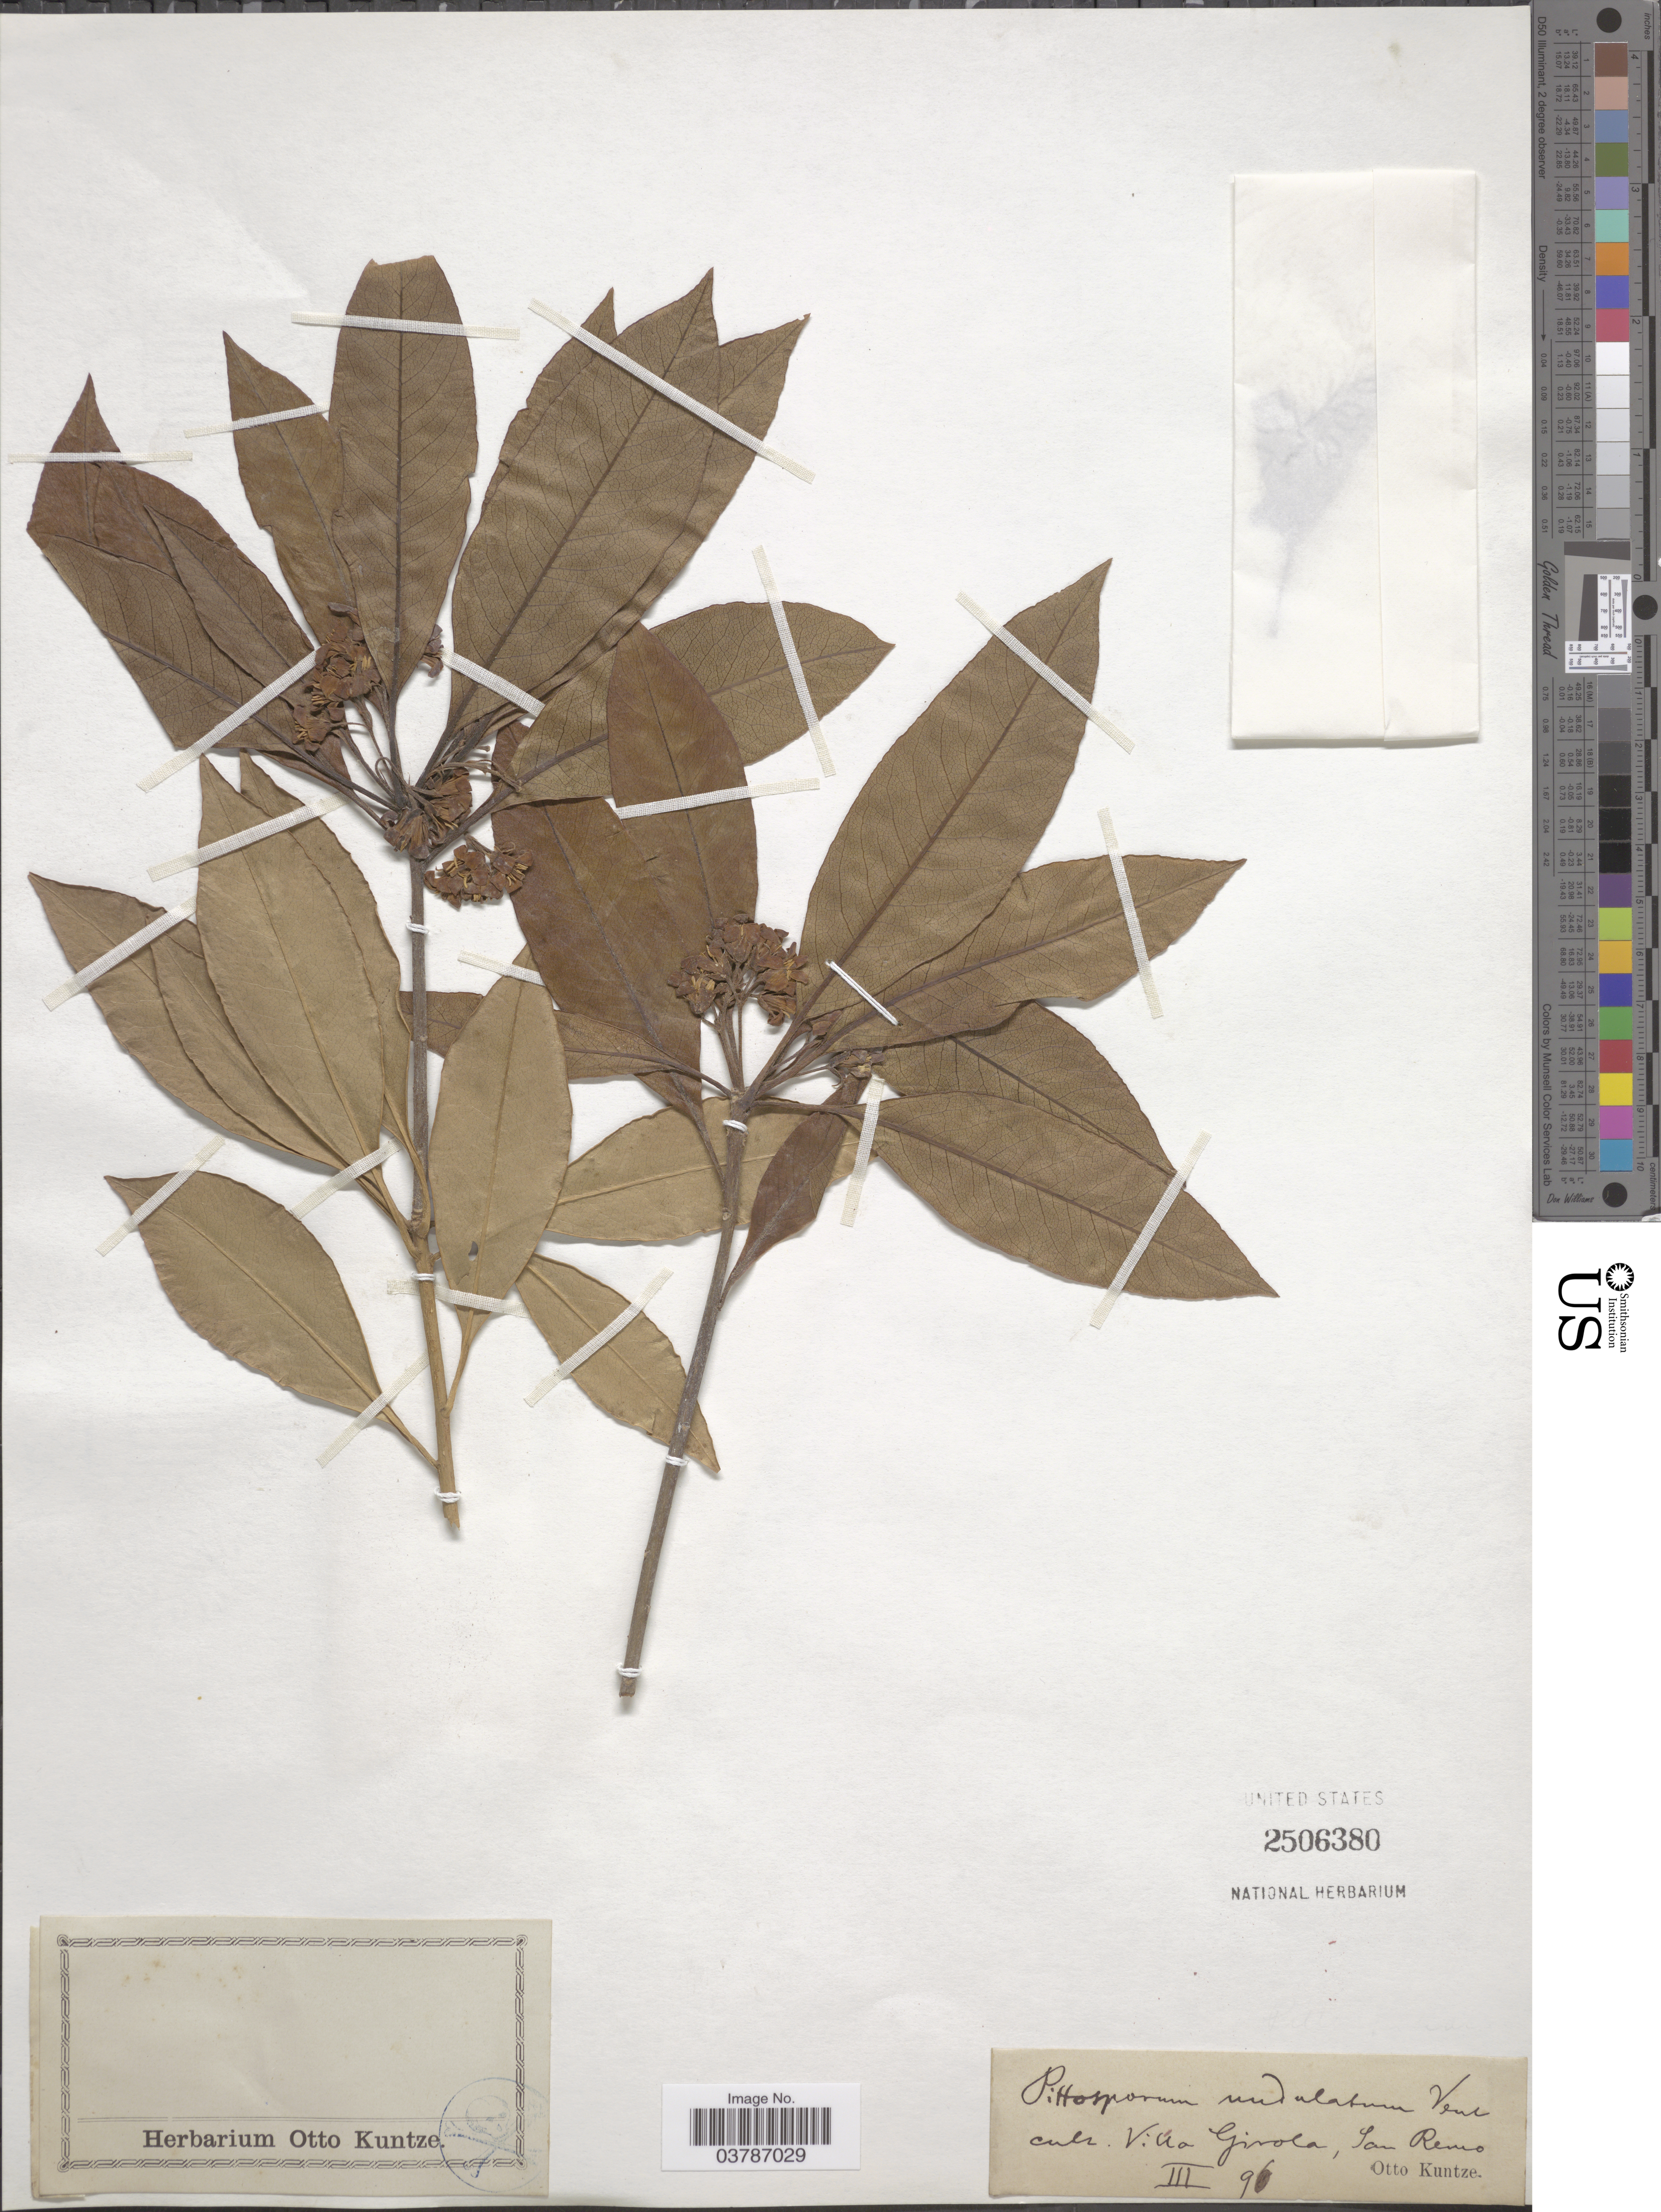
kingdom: Plantae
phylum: Tracheophyta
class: Magnoliopsida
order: Apiales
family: Pittosporaceae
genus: Pittosporum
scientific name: Pittosporum undulatum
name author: Vent.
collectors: C.E.O. Kuntze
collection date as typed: Transcribed d/m/y: /3/96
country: Italy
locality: Villa Girola. San Remo.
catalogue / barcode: US 2506380